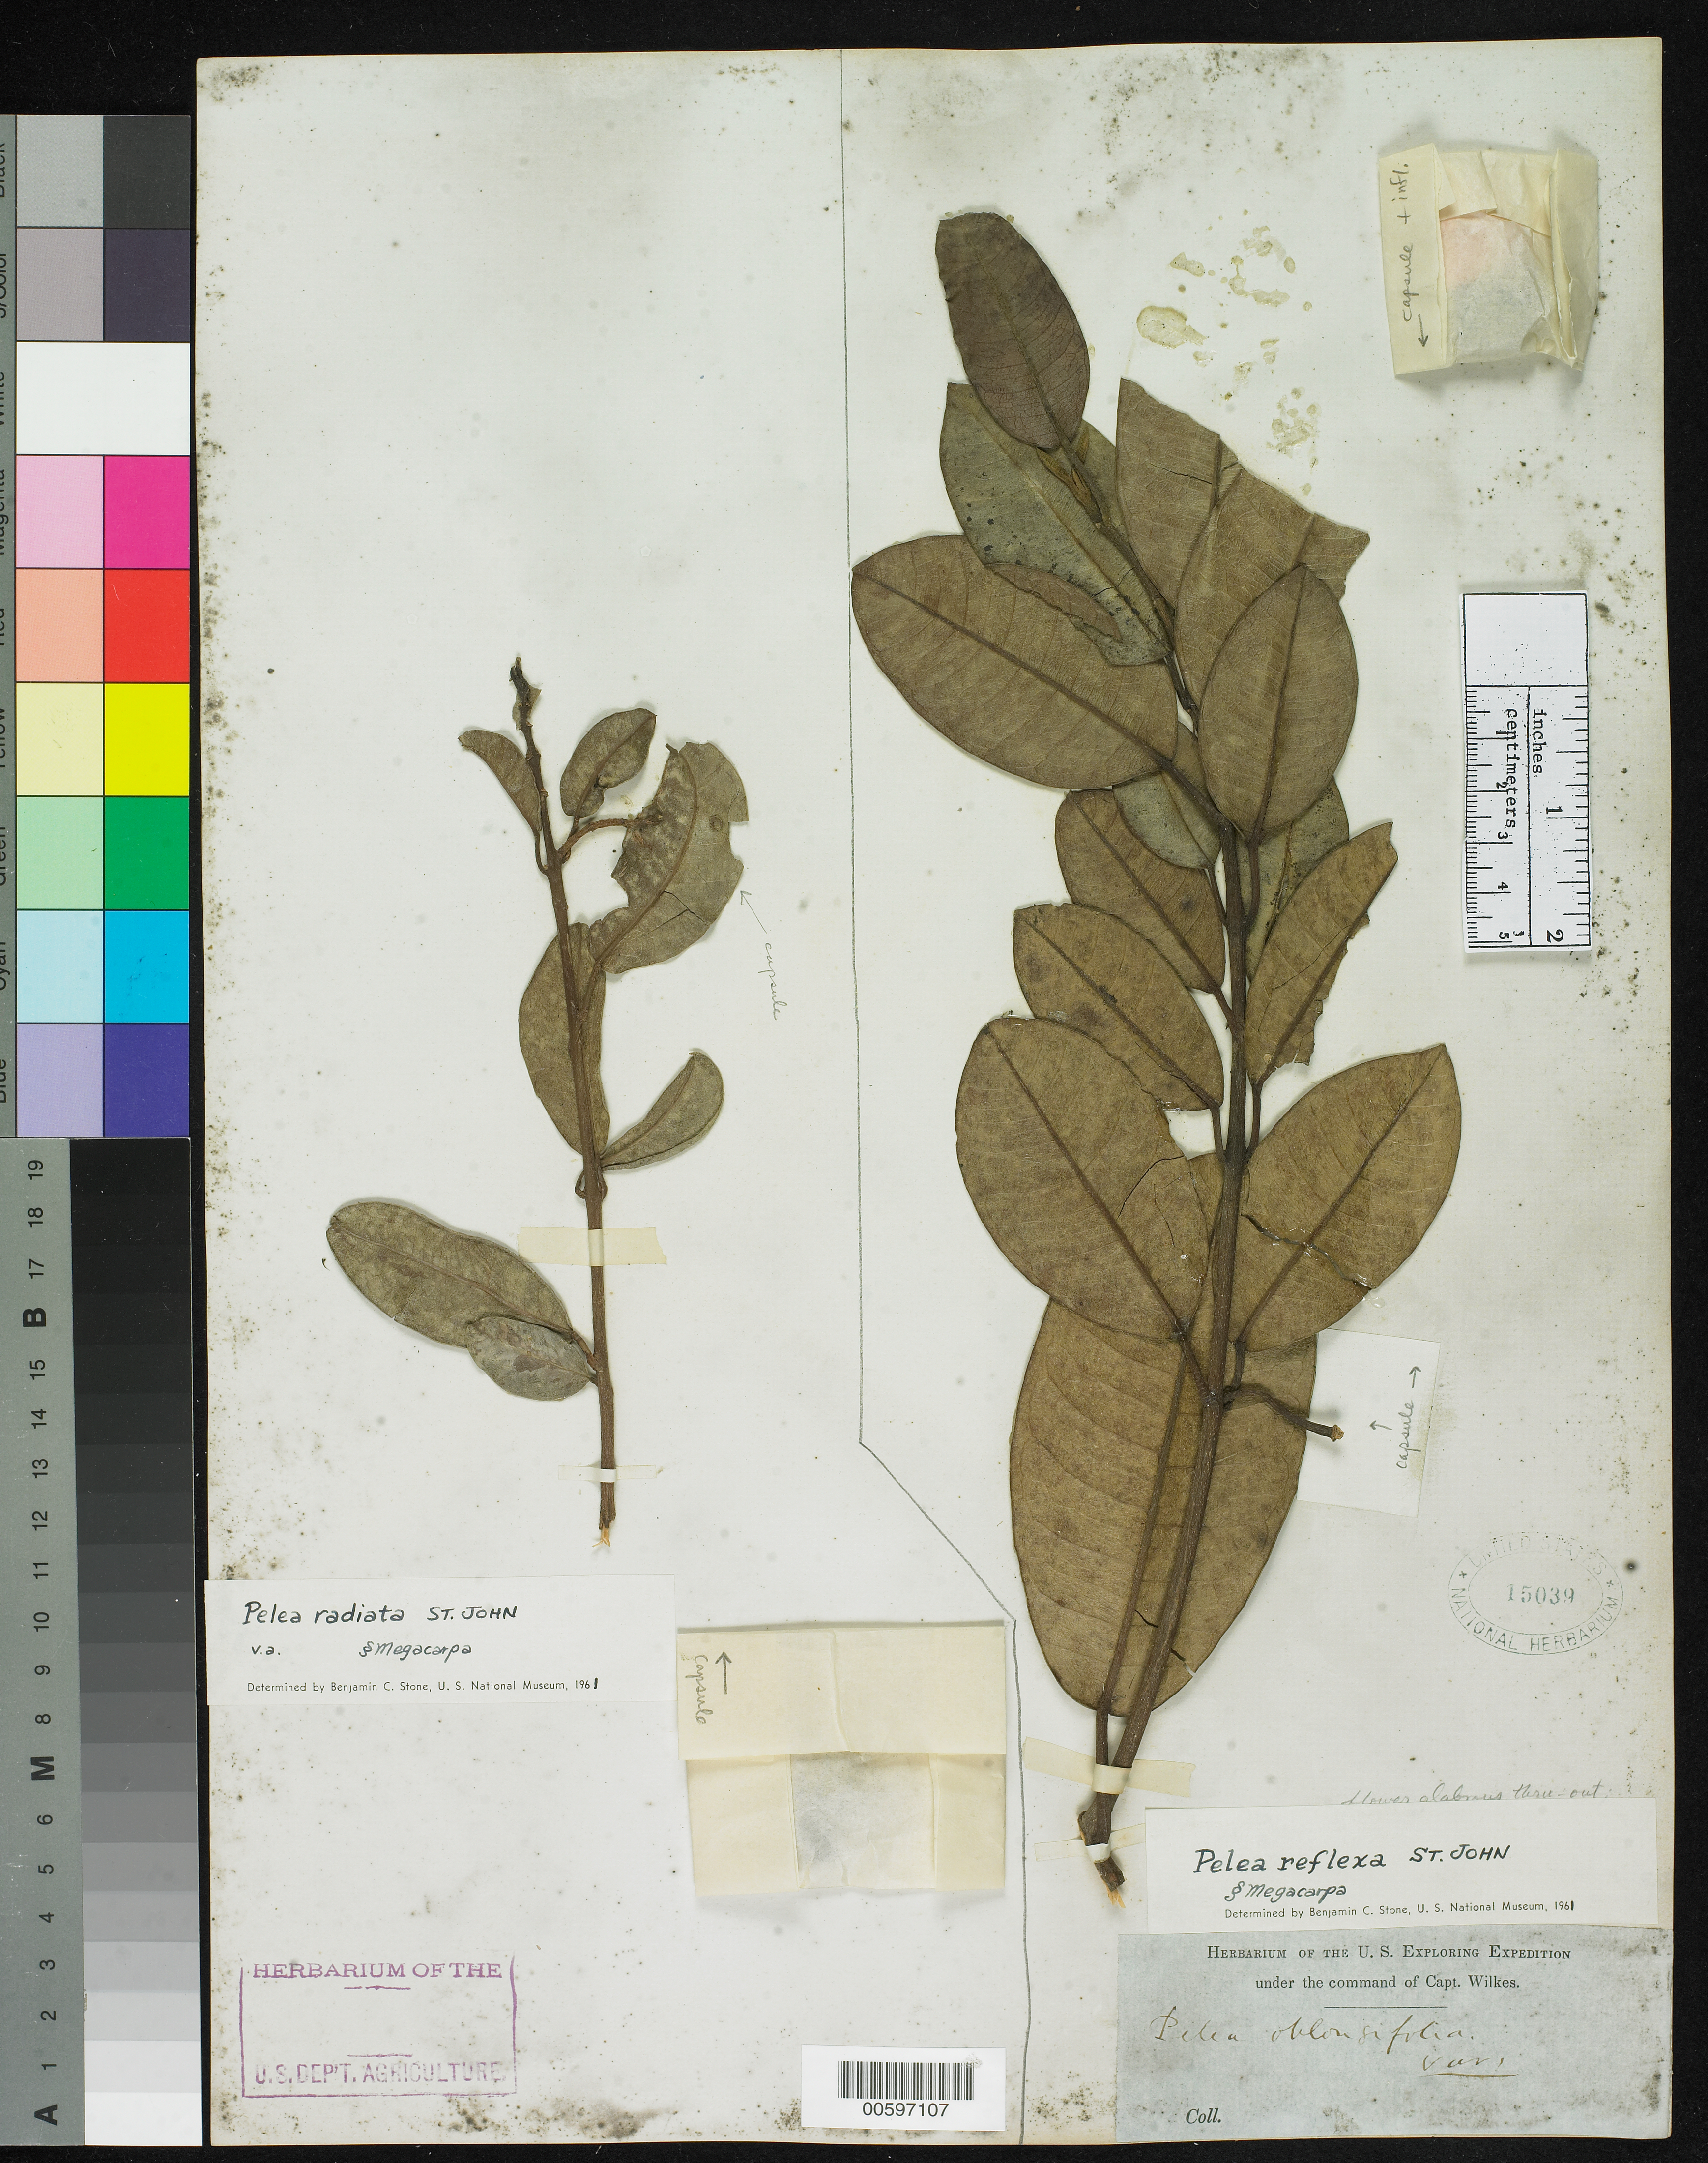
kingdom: Plantae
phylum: Tracheophyta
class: Magnoliopsida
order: Sapindales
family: Rutaceae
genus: Melicope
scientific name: Melicope radiata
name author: (H. St. John) T.G. Hartley & B.C. Stone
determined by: Wagner, W. L., (BOT), Smithsonian Institution - National Museum of Natural History (UNITED STATES)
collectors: Wilkes Explor. Exped.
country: United States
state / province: Hawaii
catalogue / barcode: US 15039